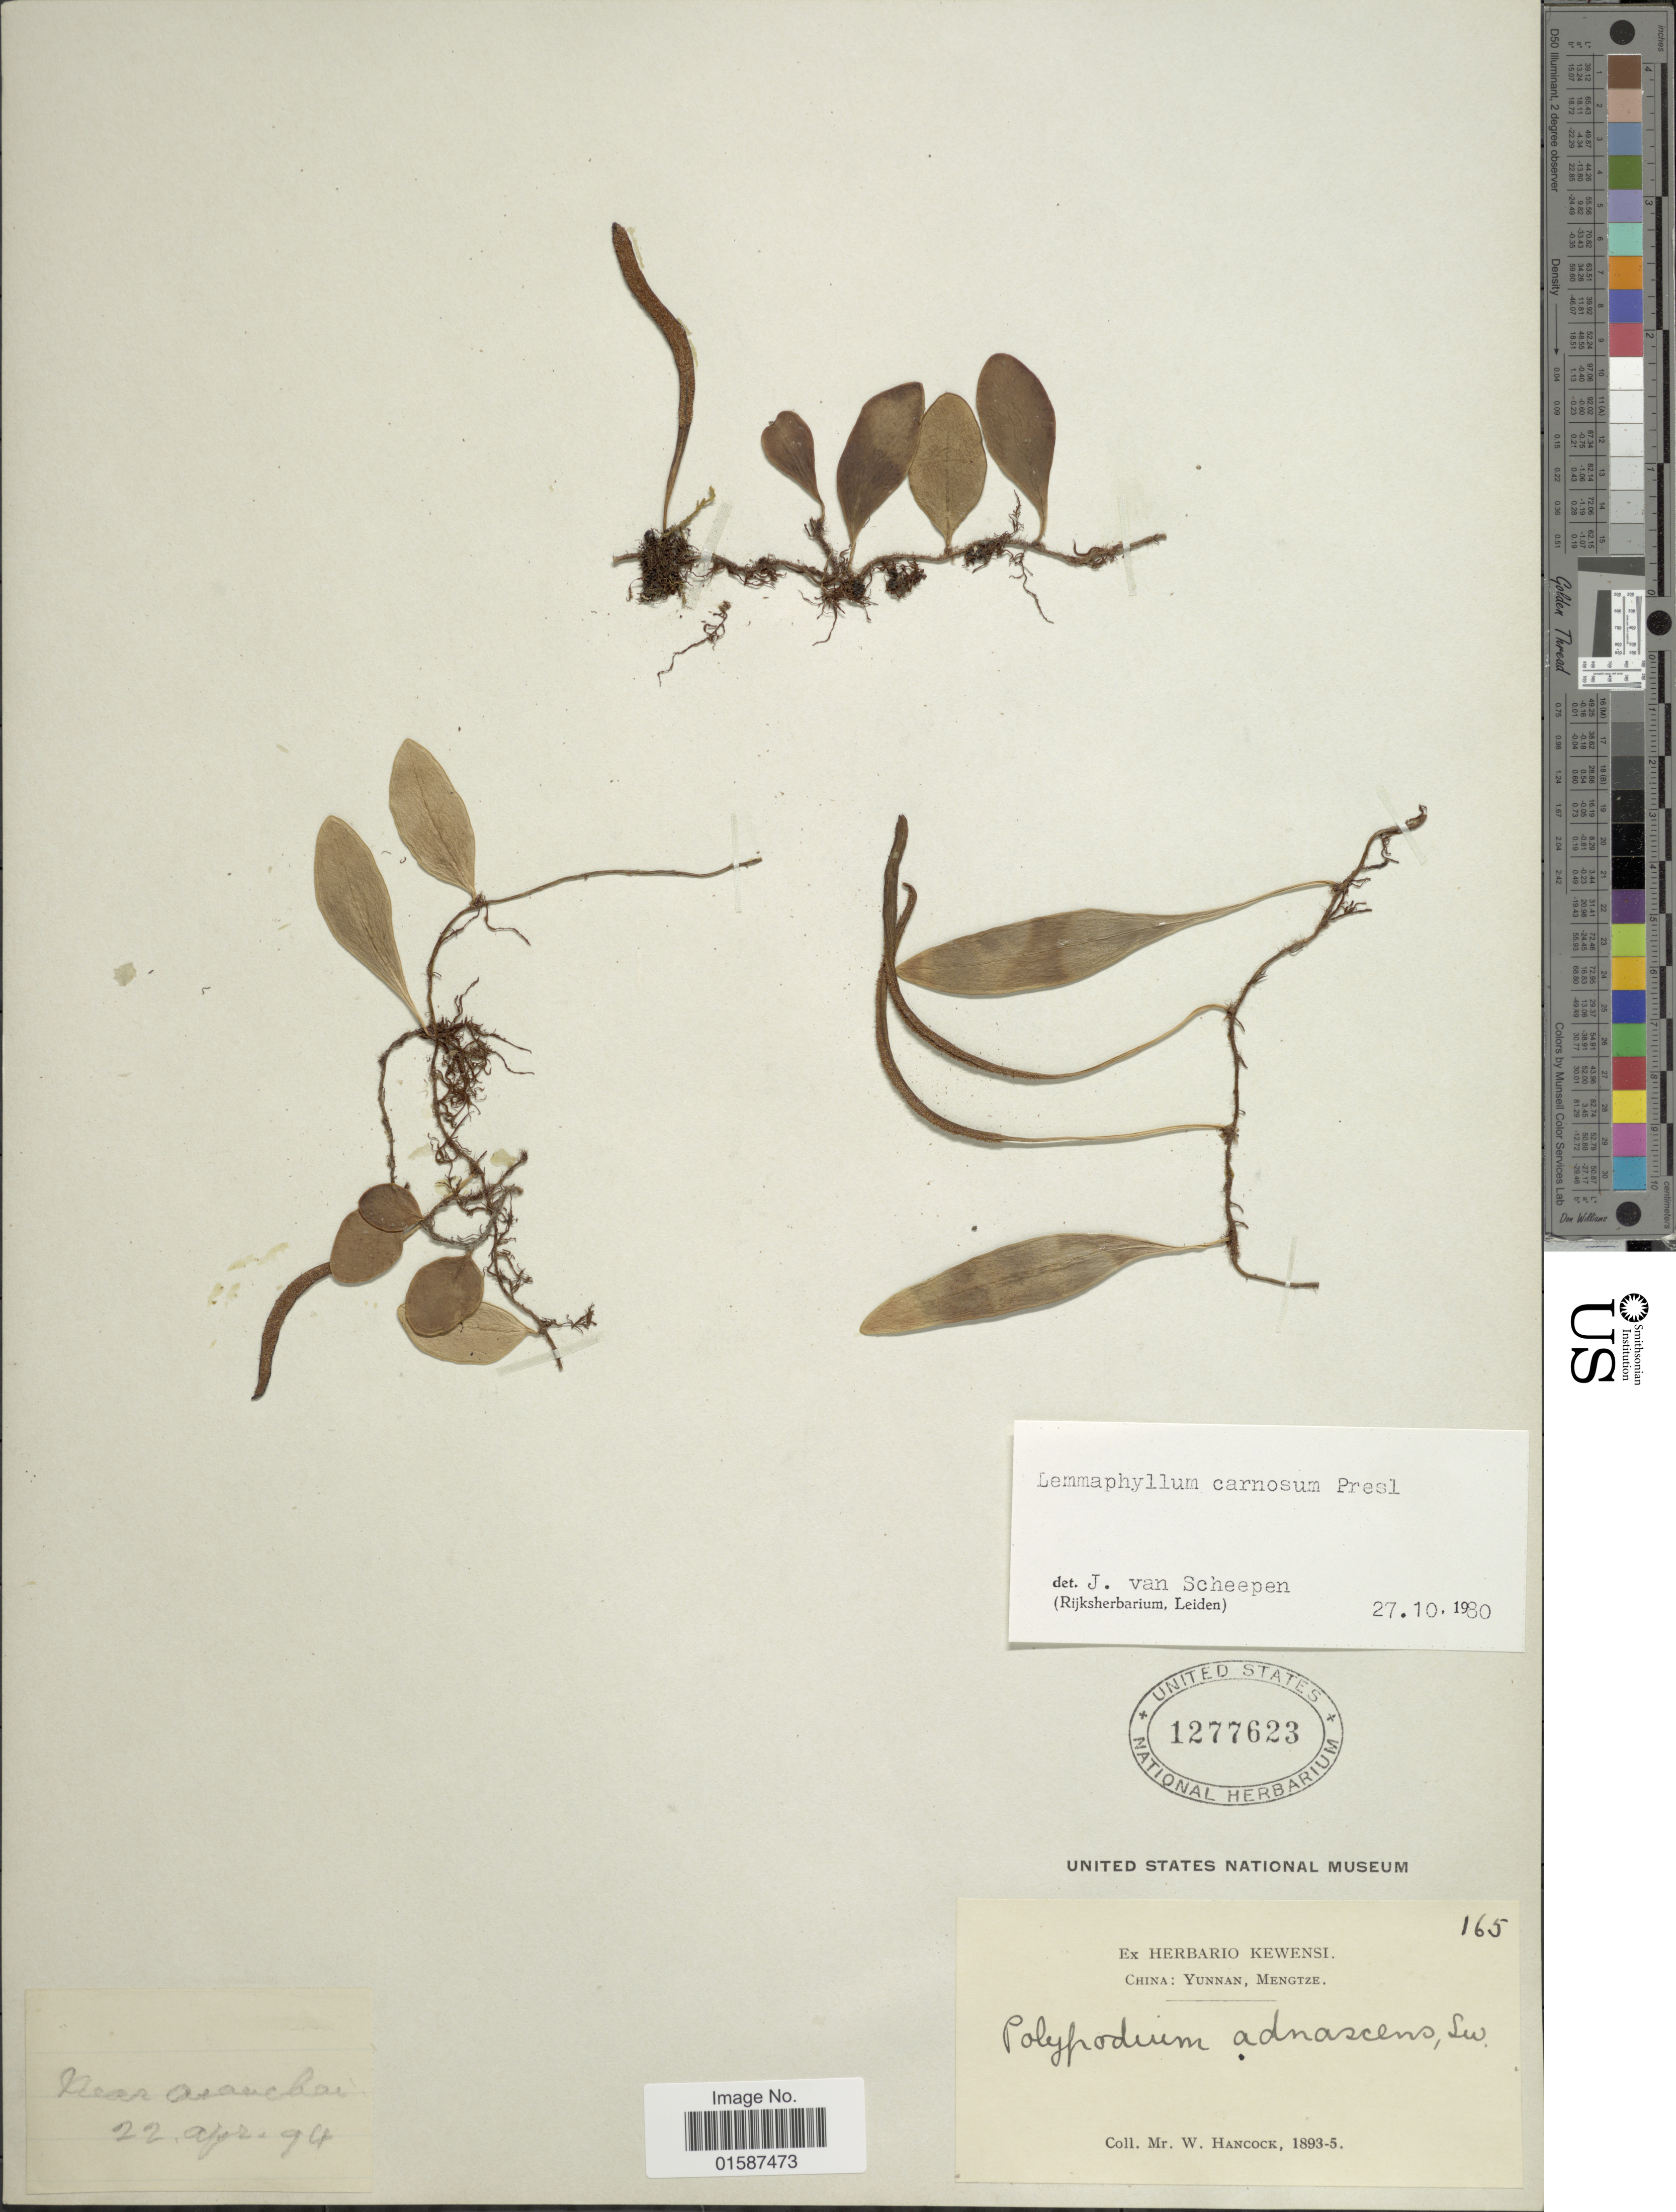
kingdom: Plantae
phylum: Tracheophyta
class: Polypodiopsida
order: Polypodiales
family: Polypodiaceae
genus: Lemmaphyllum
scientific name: Lemmaphyllum carnosum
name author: (J. Sm. ex Hook.) C. Presl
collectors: W. Hancock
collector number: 165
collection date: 1893/1895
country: China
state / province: Yunnan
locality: Yunnan, Mengtze, near Acanchai [interpreted]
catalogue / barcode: US 1277623